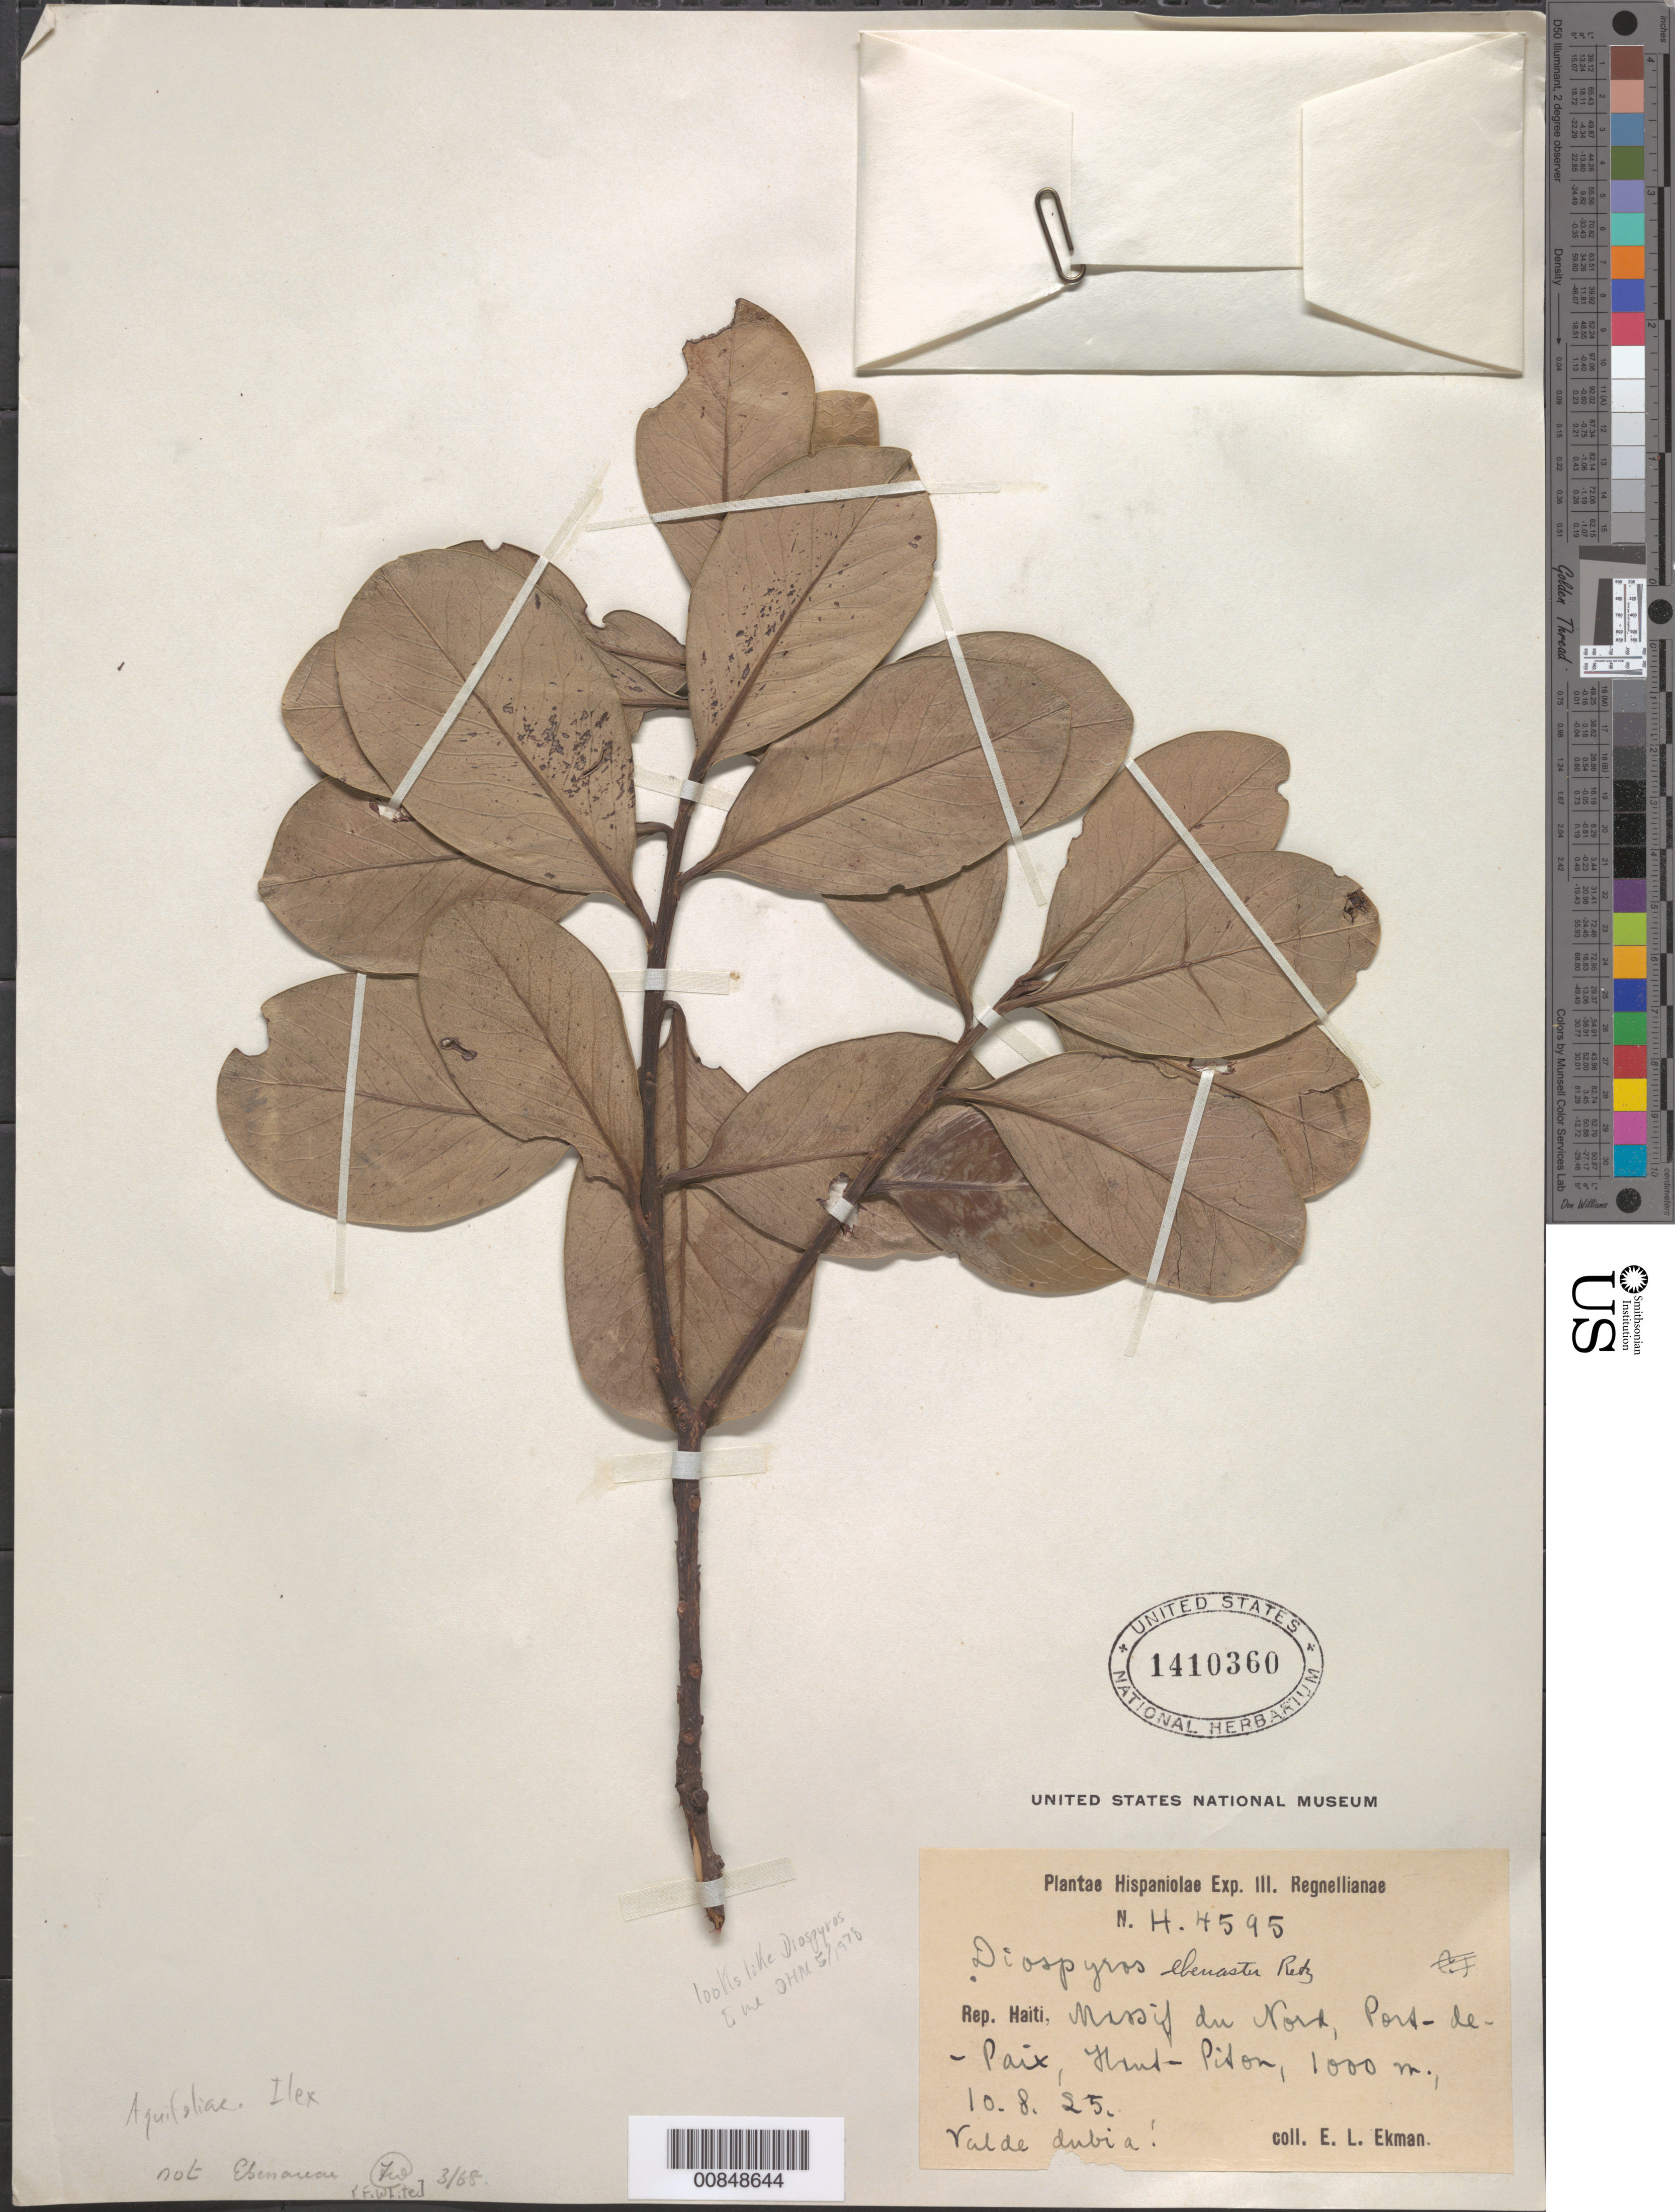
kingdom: Plantae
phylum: Tracheophyta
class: Magnoliopsida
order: Aquifoliales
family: Aquifoliaceae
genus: Ilex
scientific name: Ilex sp.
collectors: E. L. Ekman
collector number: H 4595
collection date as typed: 10 Aug 1925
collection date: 1925-08-10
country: Haiti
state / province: Nord-Ouest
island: Hispaniola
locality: Massif du Nord, Port-de-Paix, Haut-Piton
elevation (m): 1000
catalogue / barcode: US 1410360